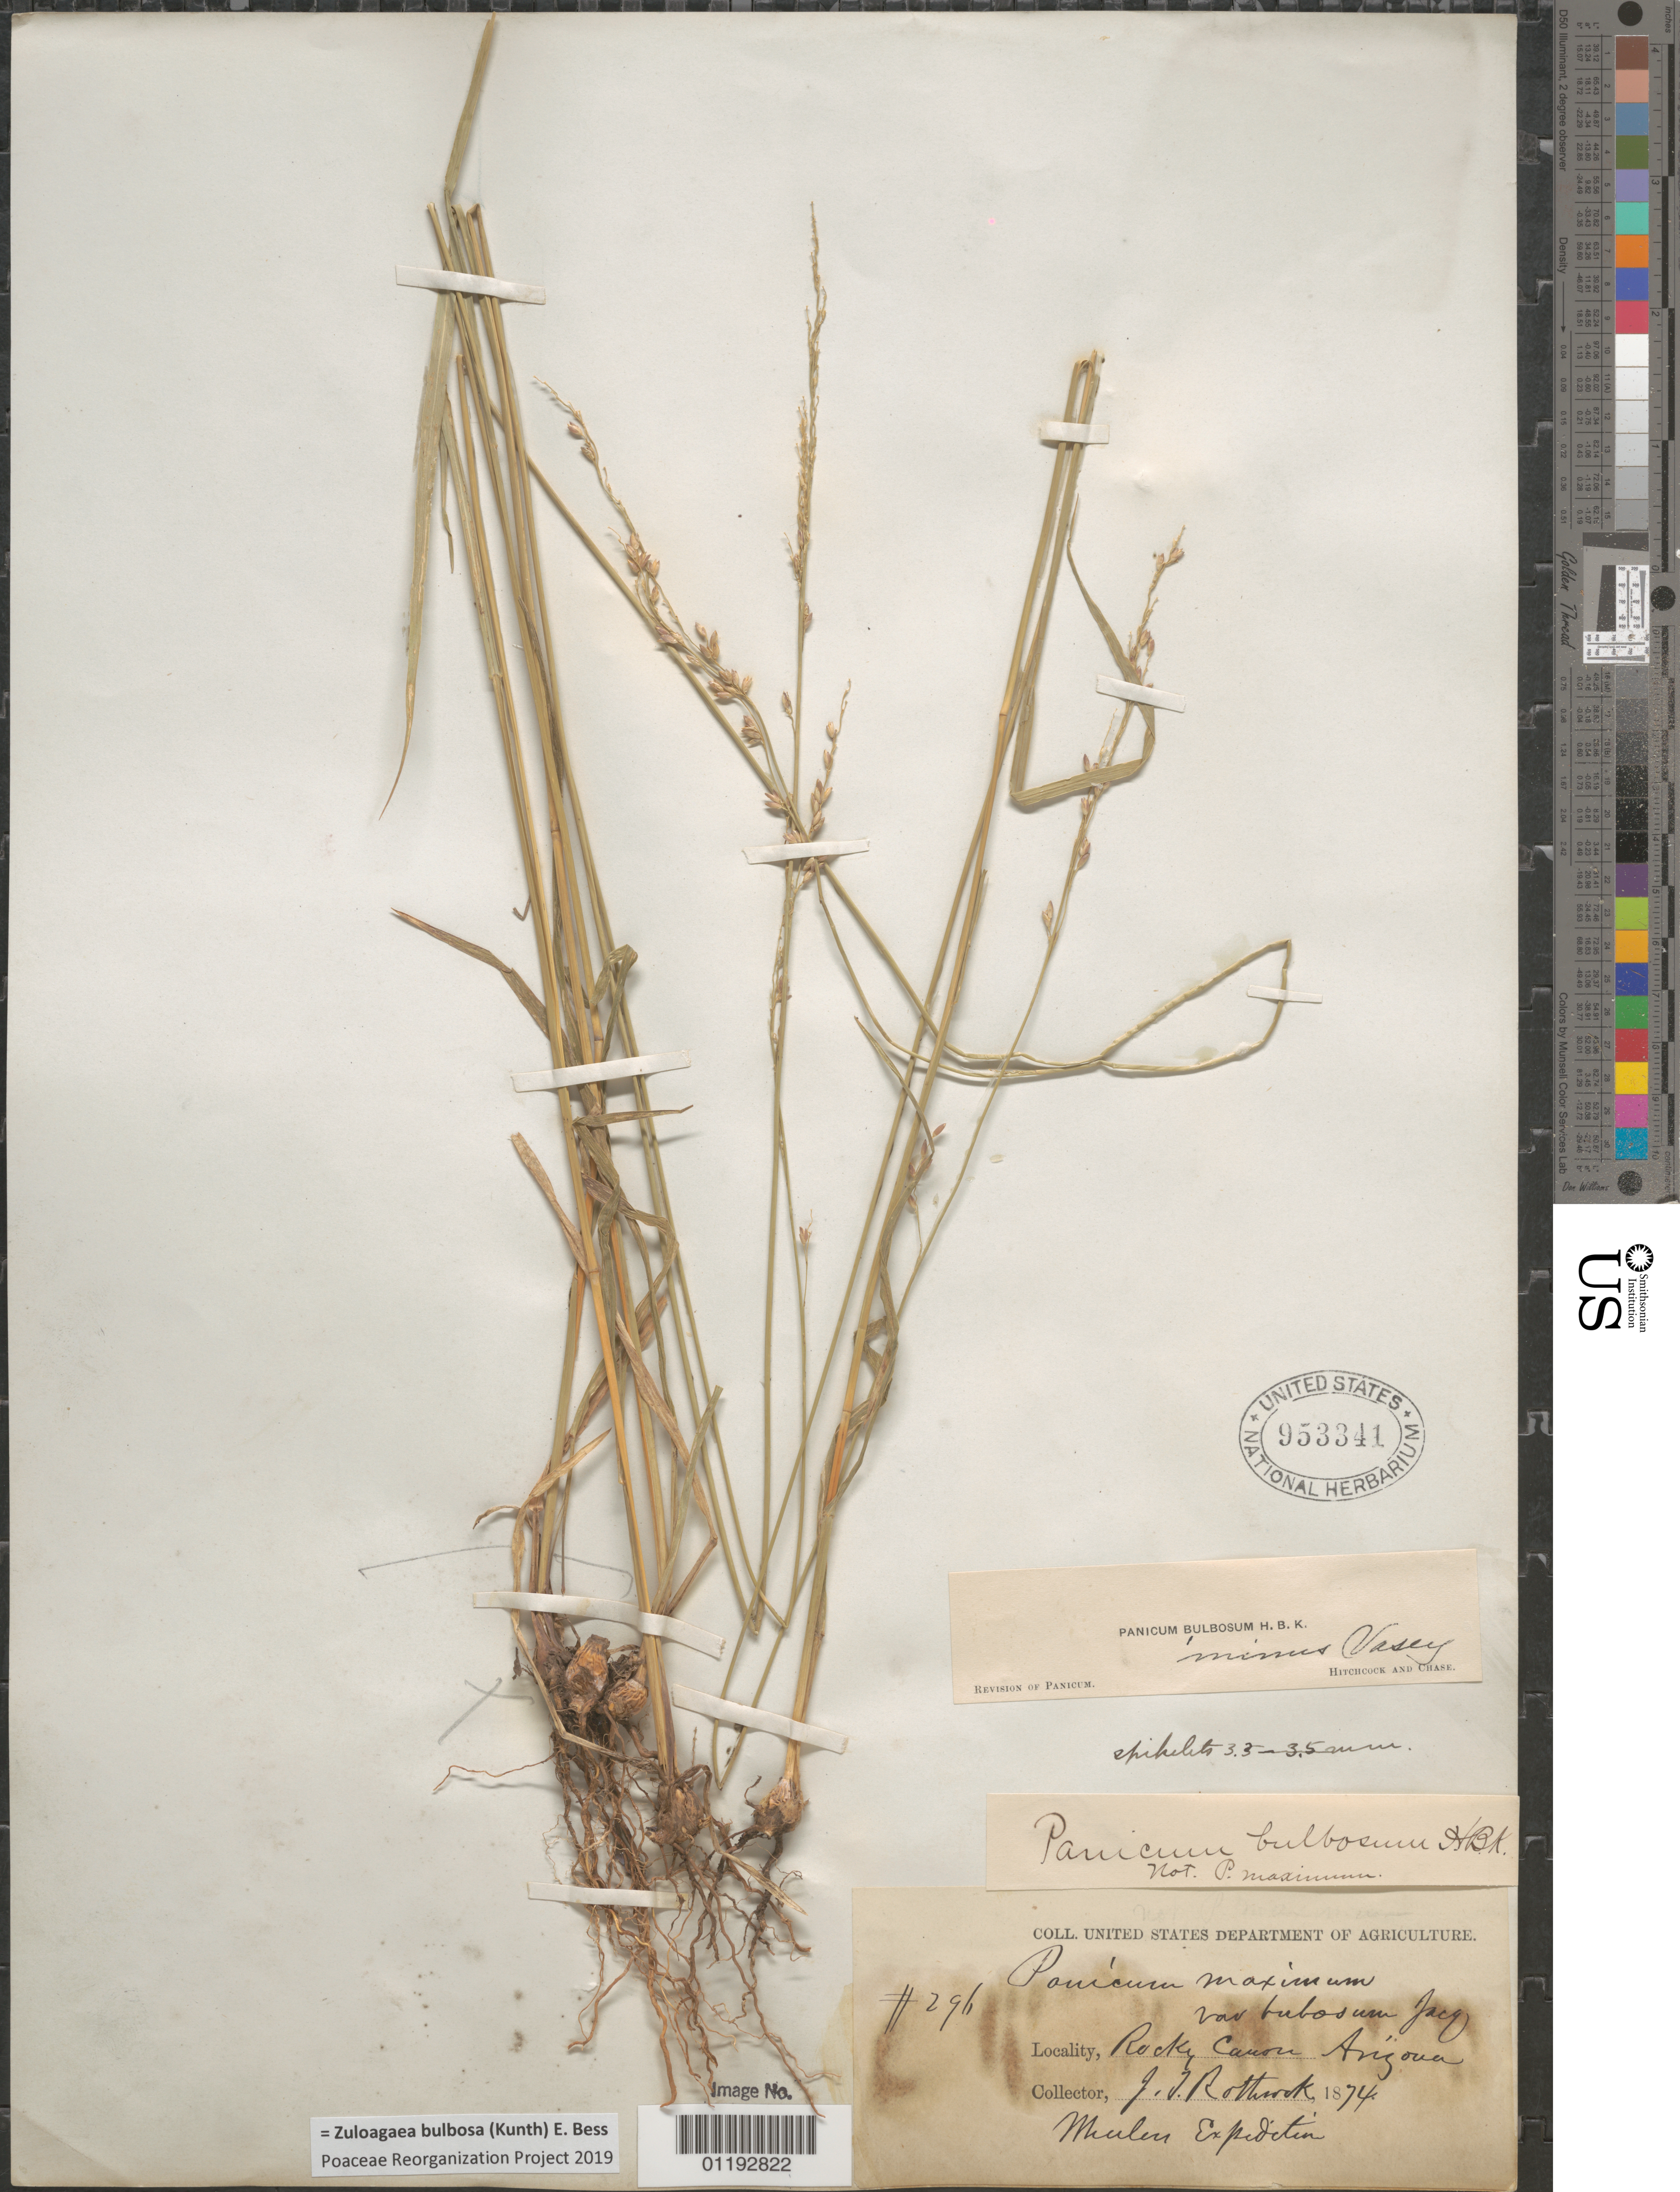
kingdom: Plantae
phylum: Tracheophyta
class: Liliopsida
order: Poales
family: Poaceae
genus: Panicum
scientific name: Panicum bulbosum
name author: Kunth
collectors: J. T. Rothrock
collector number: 296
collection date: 1874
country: United States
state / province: Arizona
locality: Rock Canyon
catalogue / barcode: US 953341